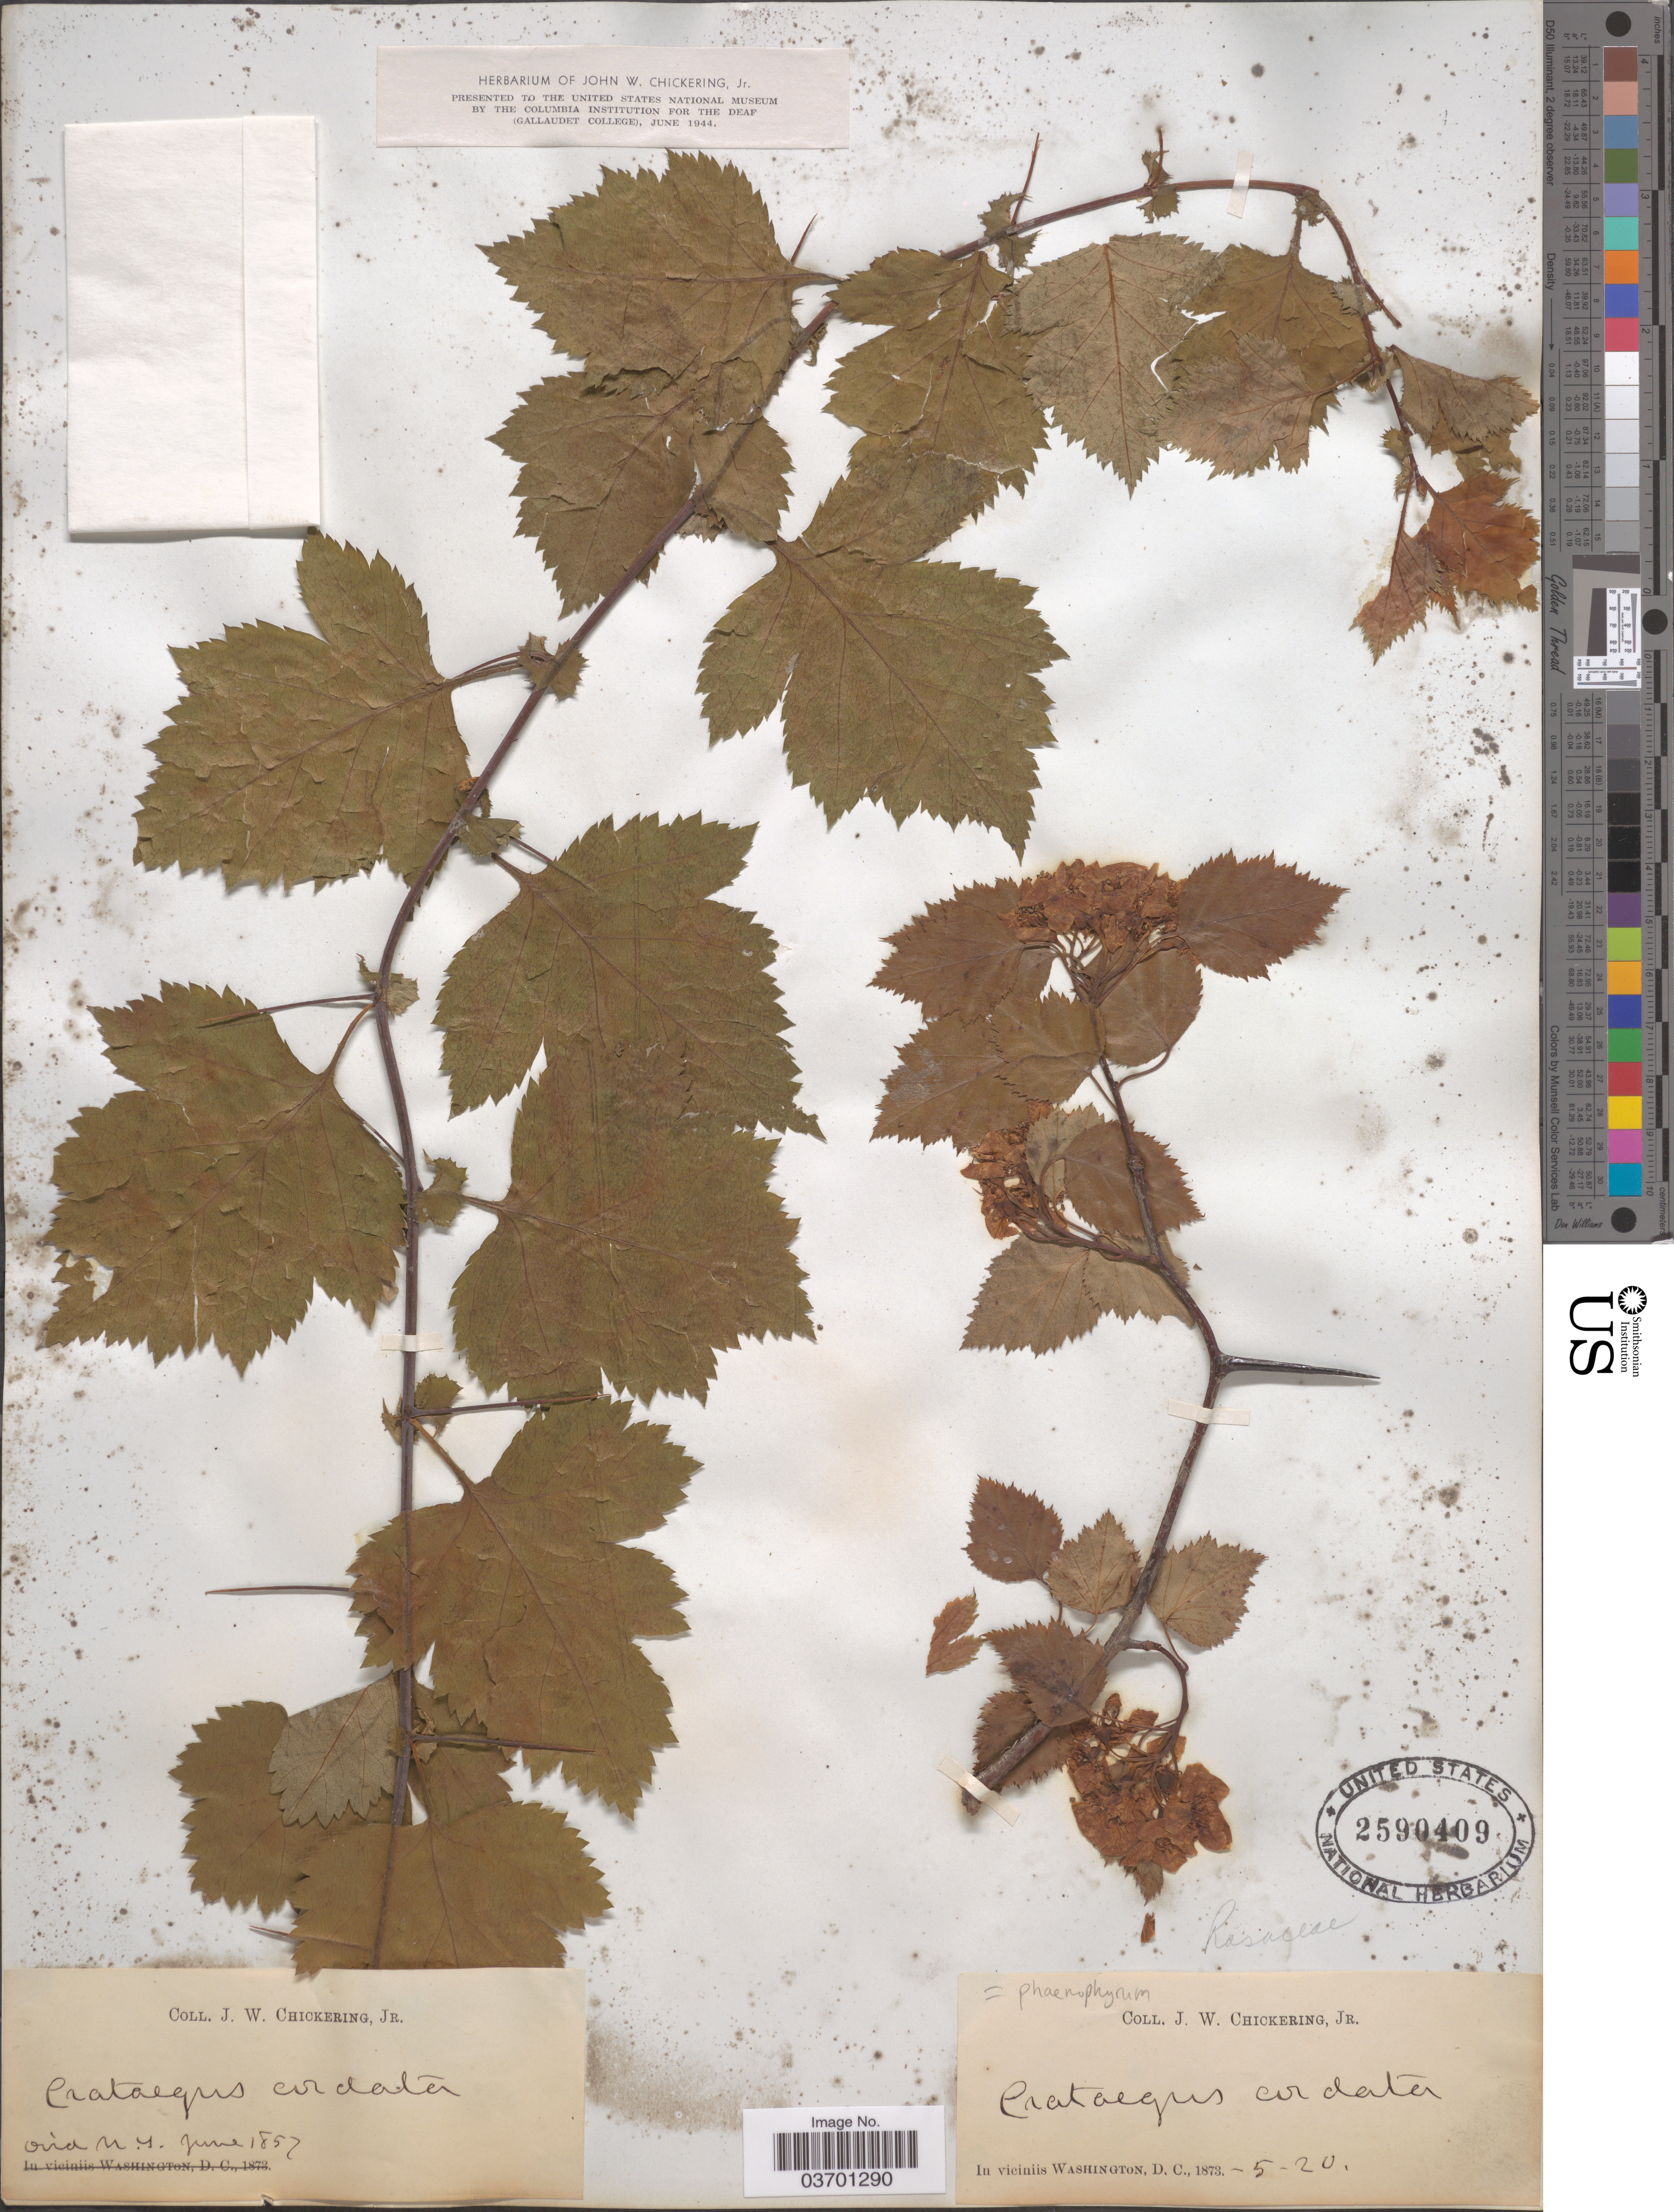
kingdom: Plantae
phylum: Tracheophyta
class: Magnoliopsida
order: Rosales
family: Rosaceae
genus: Crataegus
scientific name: Crataegus phaenopyrum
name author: (L. f.) Medik.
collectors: J. W. Chickering Jr.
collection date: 1873-05-20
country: United States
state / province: District of Columbia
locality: In viciniis Washington, D.C.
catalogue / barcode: US 2590409-2